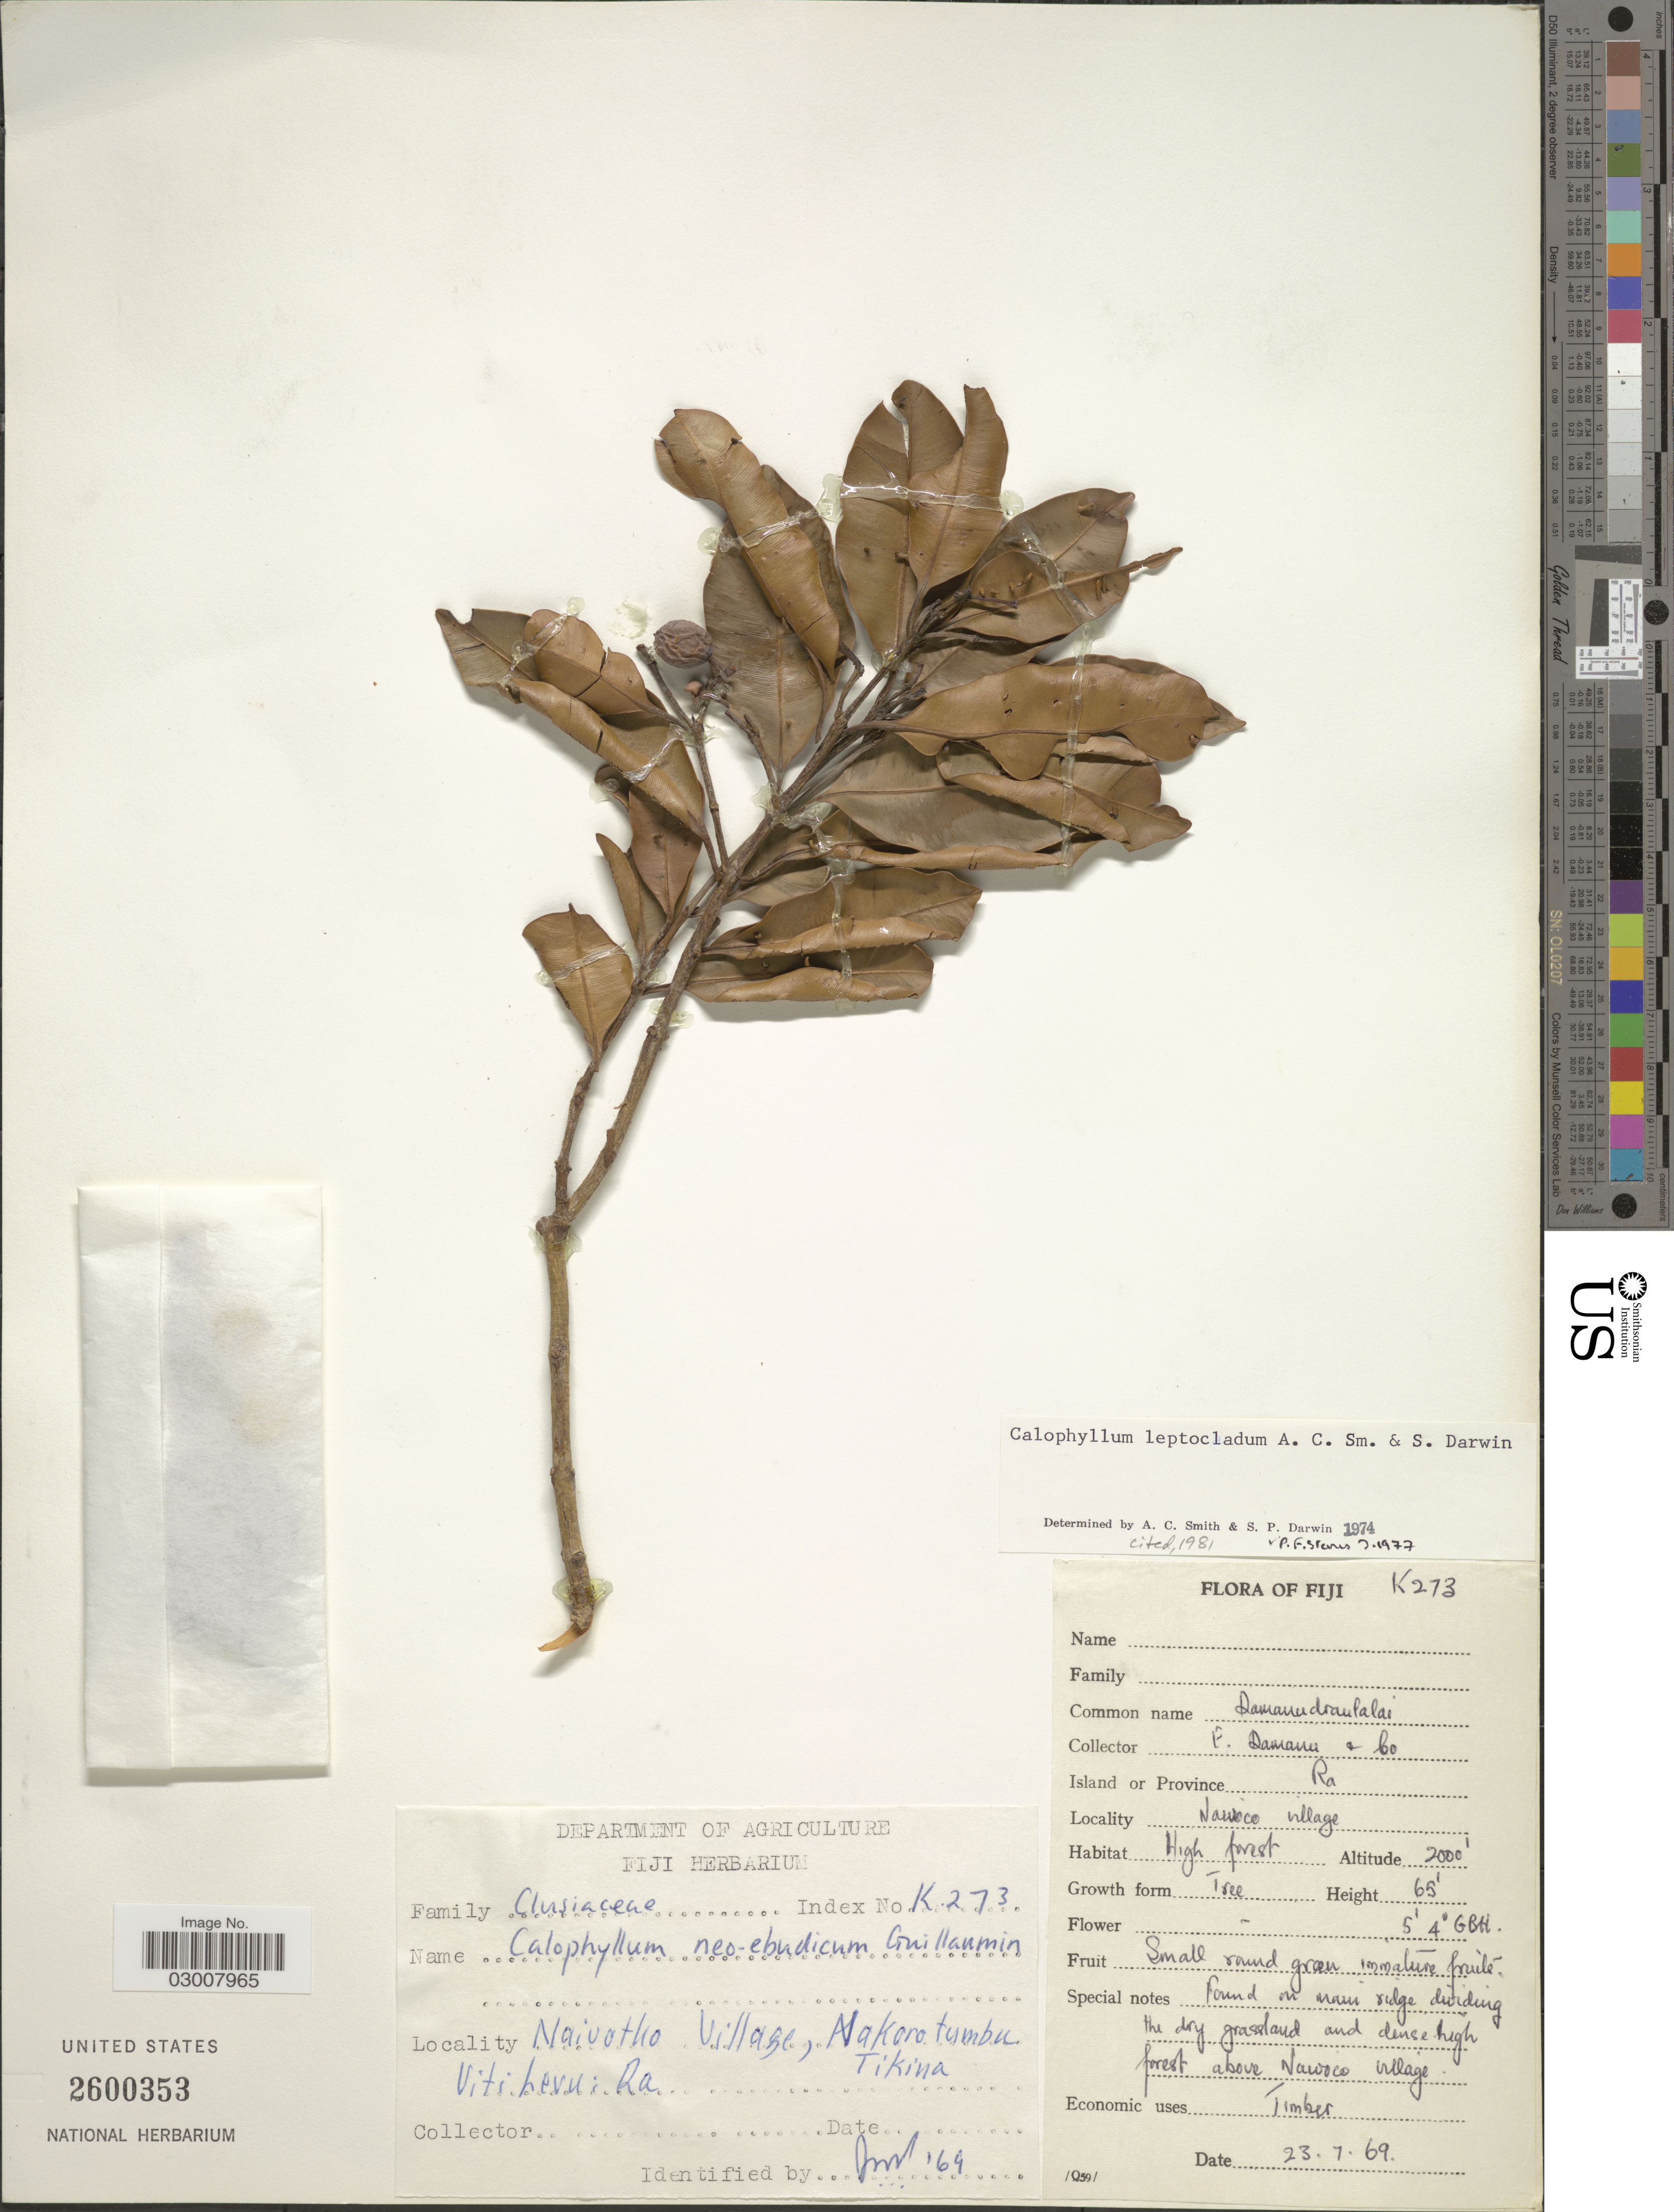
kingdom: Plantae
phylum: Tracheophyta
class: Magnoliopsida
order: Malpighiales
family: Calophyllaceae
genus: Calophyllum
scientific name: Calophyllum leptocladum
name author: A.C. Sm. & S.P. Darwin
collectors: E. Damanu & et al.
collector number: K273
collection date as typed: Transcribed d/m/y: 23/7/69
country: Fiji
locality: Island or Province Ra. Nawaca village.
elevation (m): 610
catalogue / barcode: US 2600353